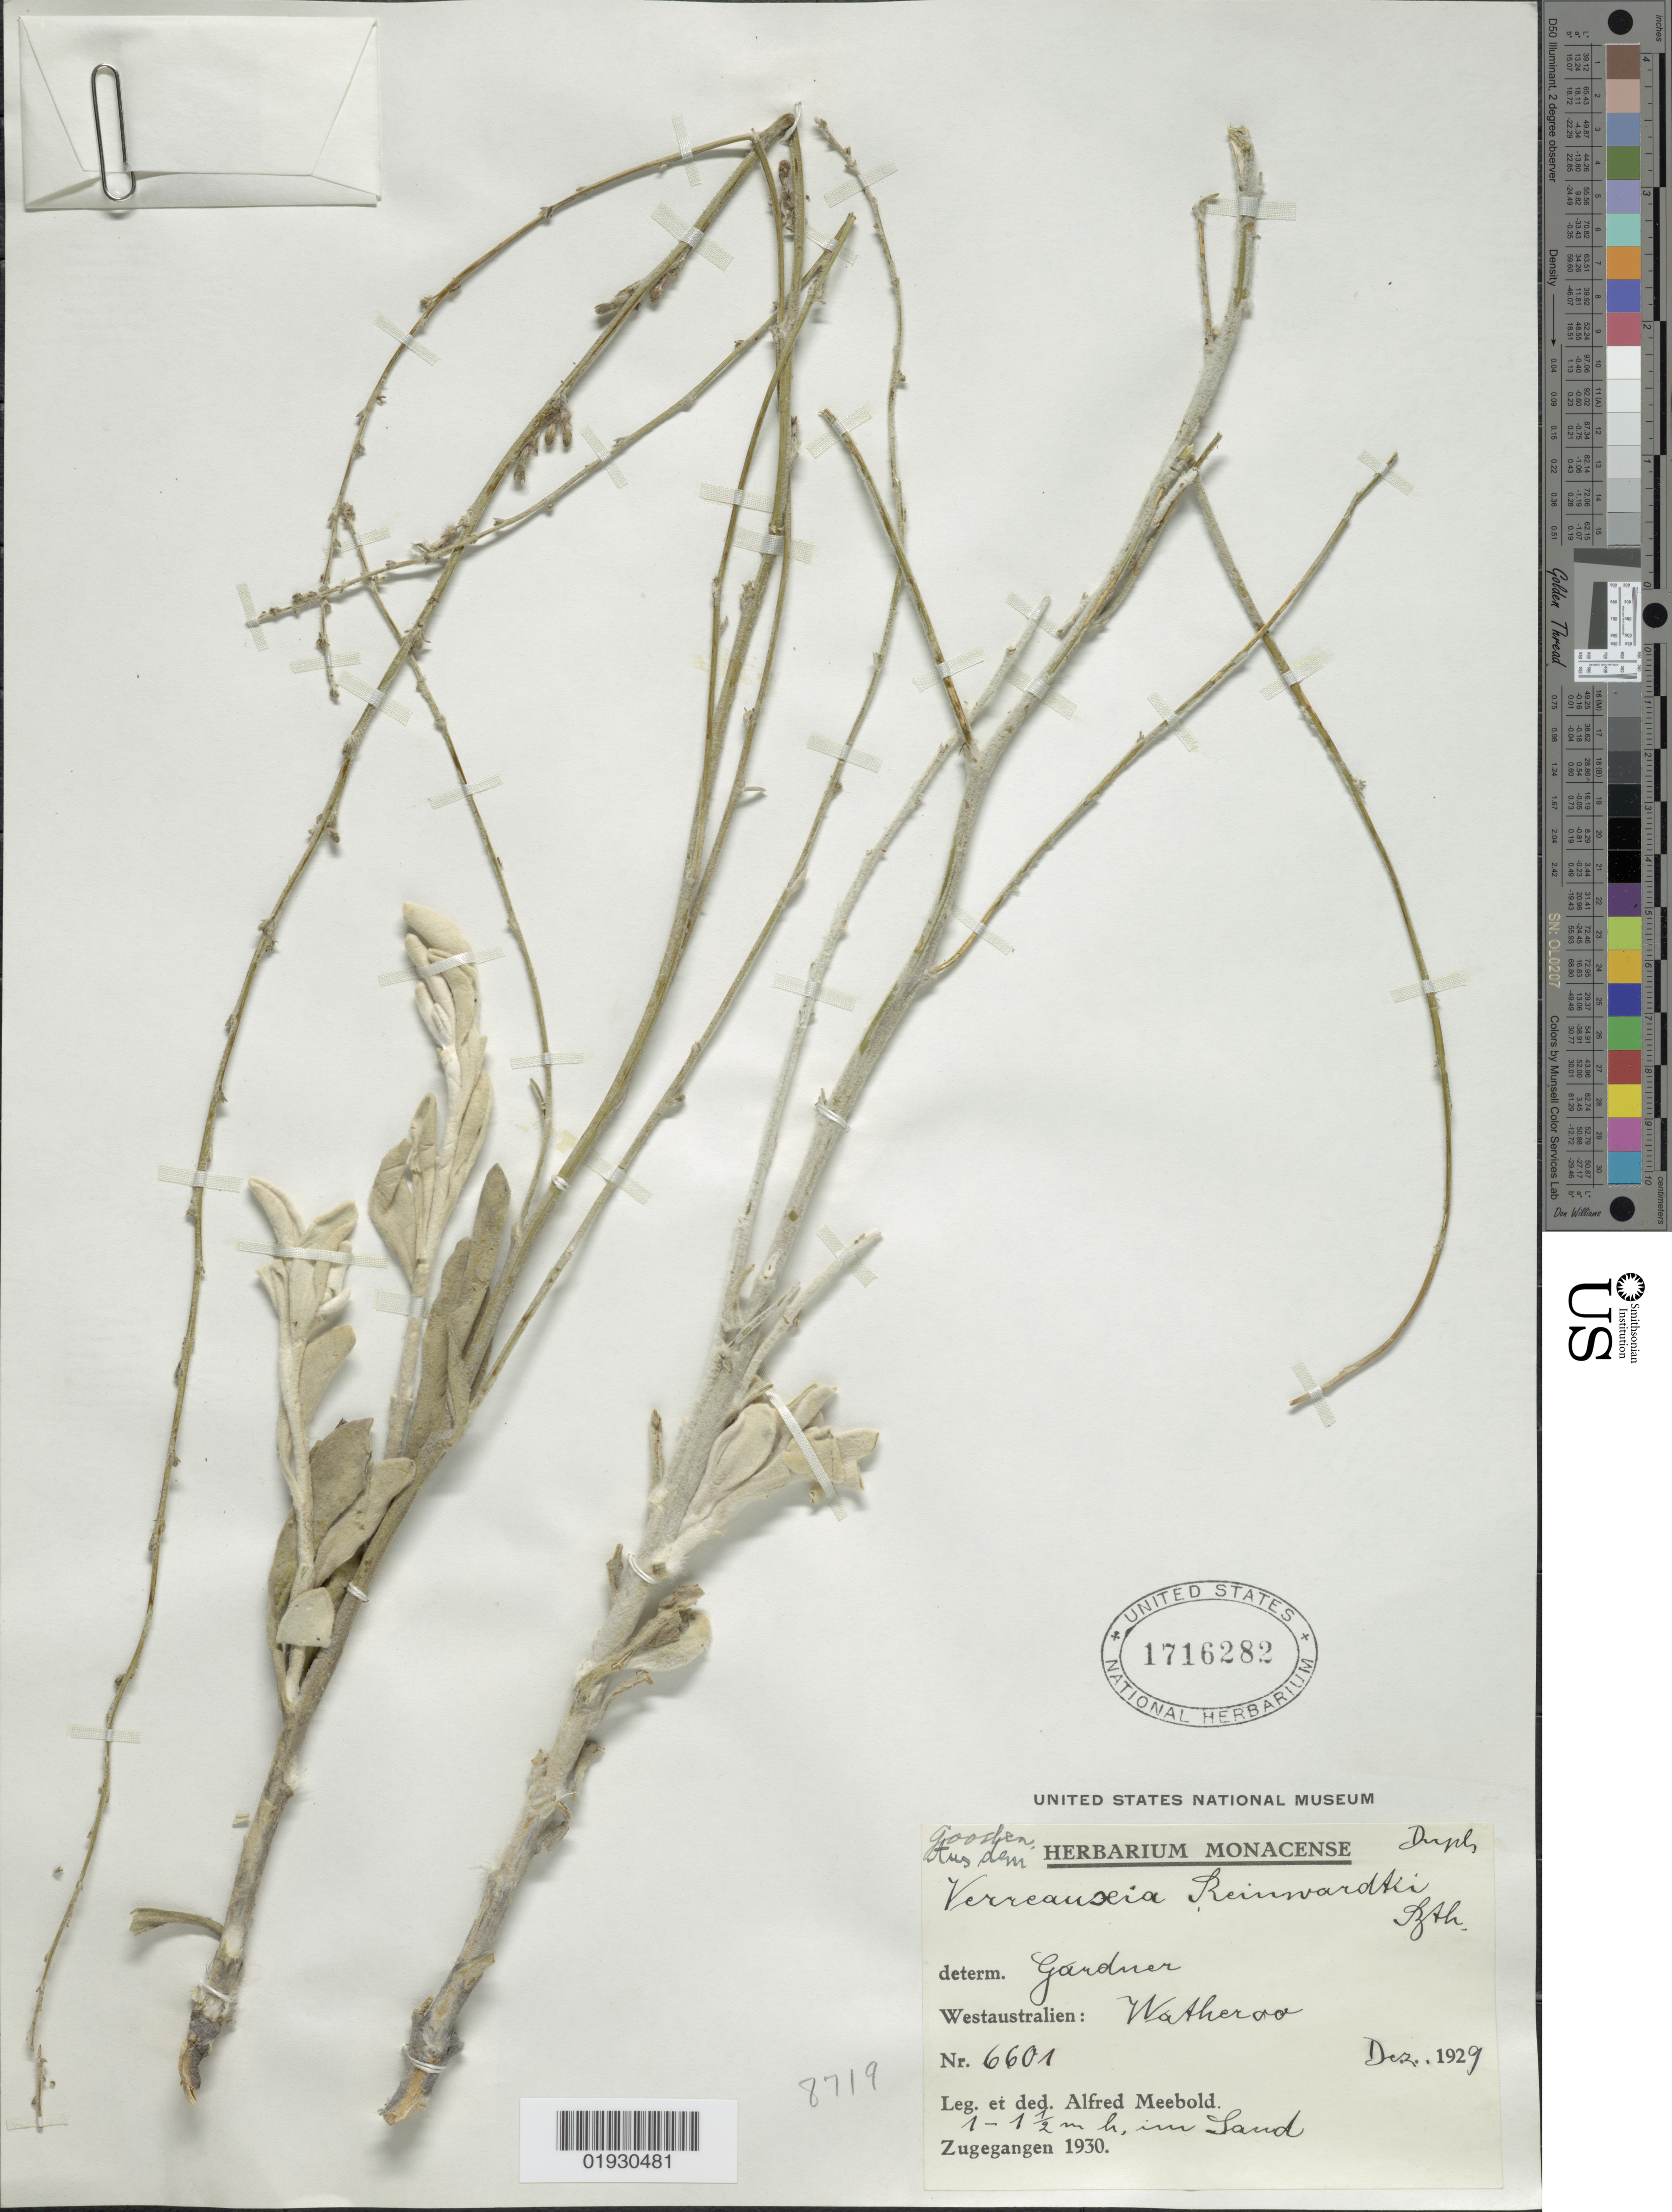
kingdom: Plantae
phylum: Tracheophyta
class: Magnoliopsida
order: Asterales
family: Goodeniaceae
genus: Verreauxia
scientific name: Verreauxia reinwardtii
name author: Benth.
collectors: A. Meebold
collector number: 6601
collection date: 1929-12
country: Australia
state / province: Western Australia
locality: Watheroo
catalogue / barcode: US 1716282